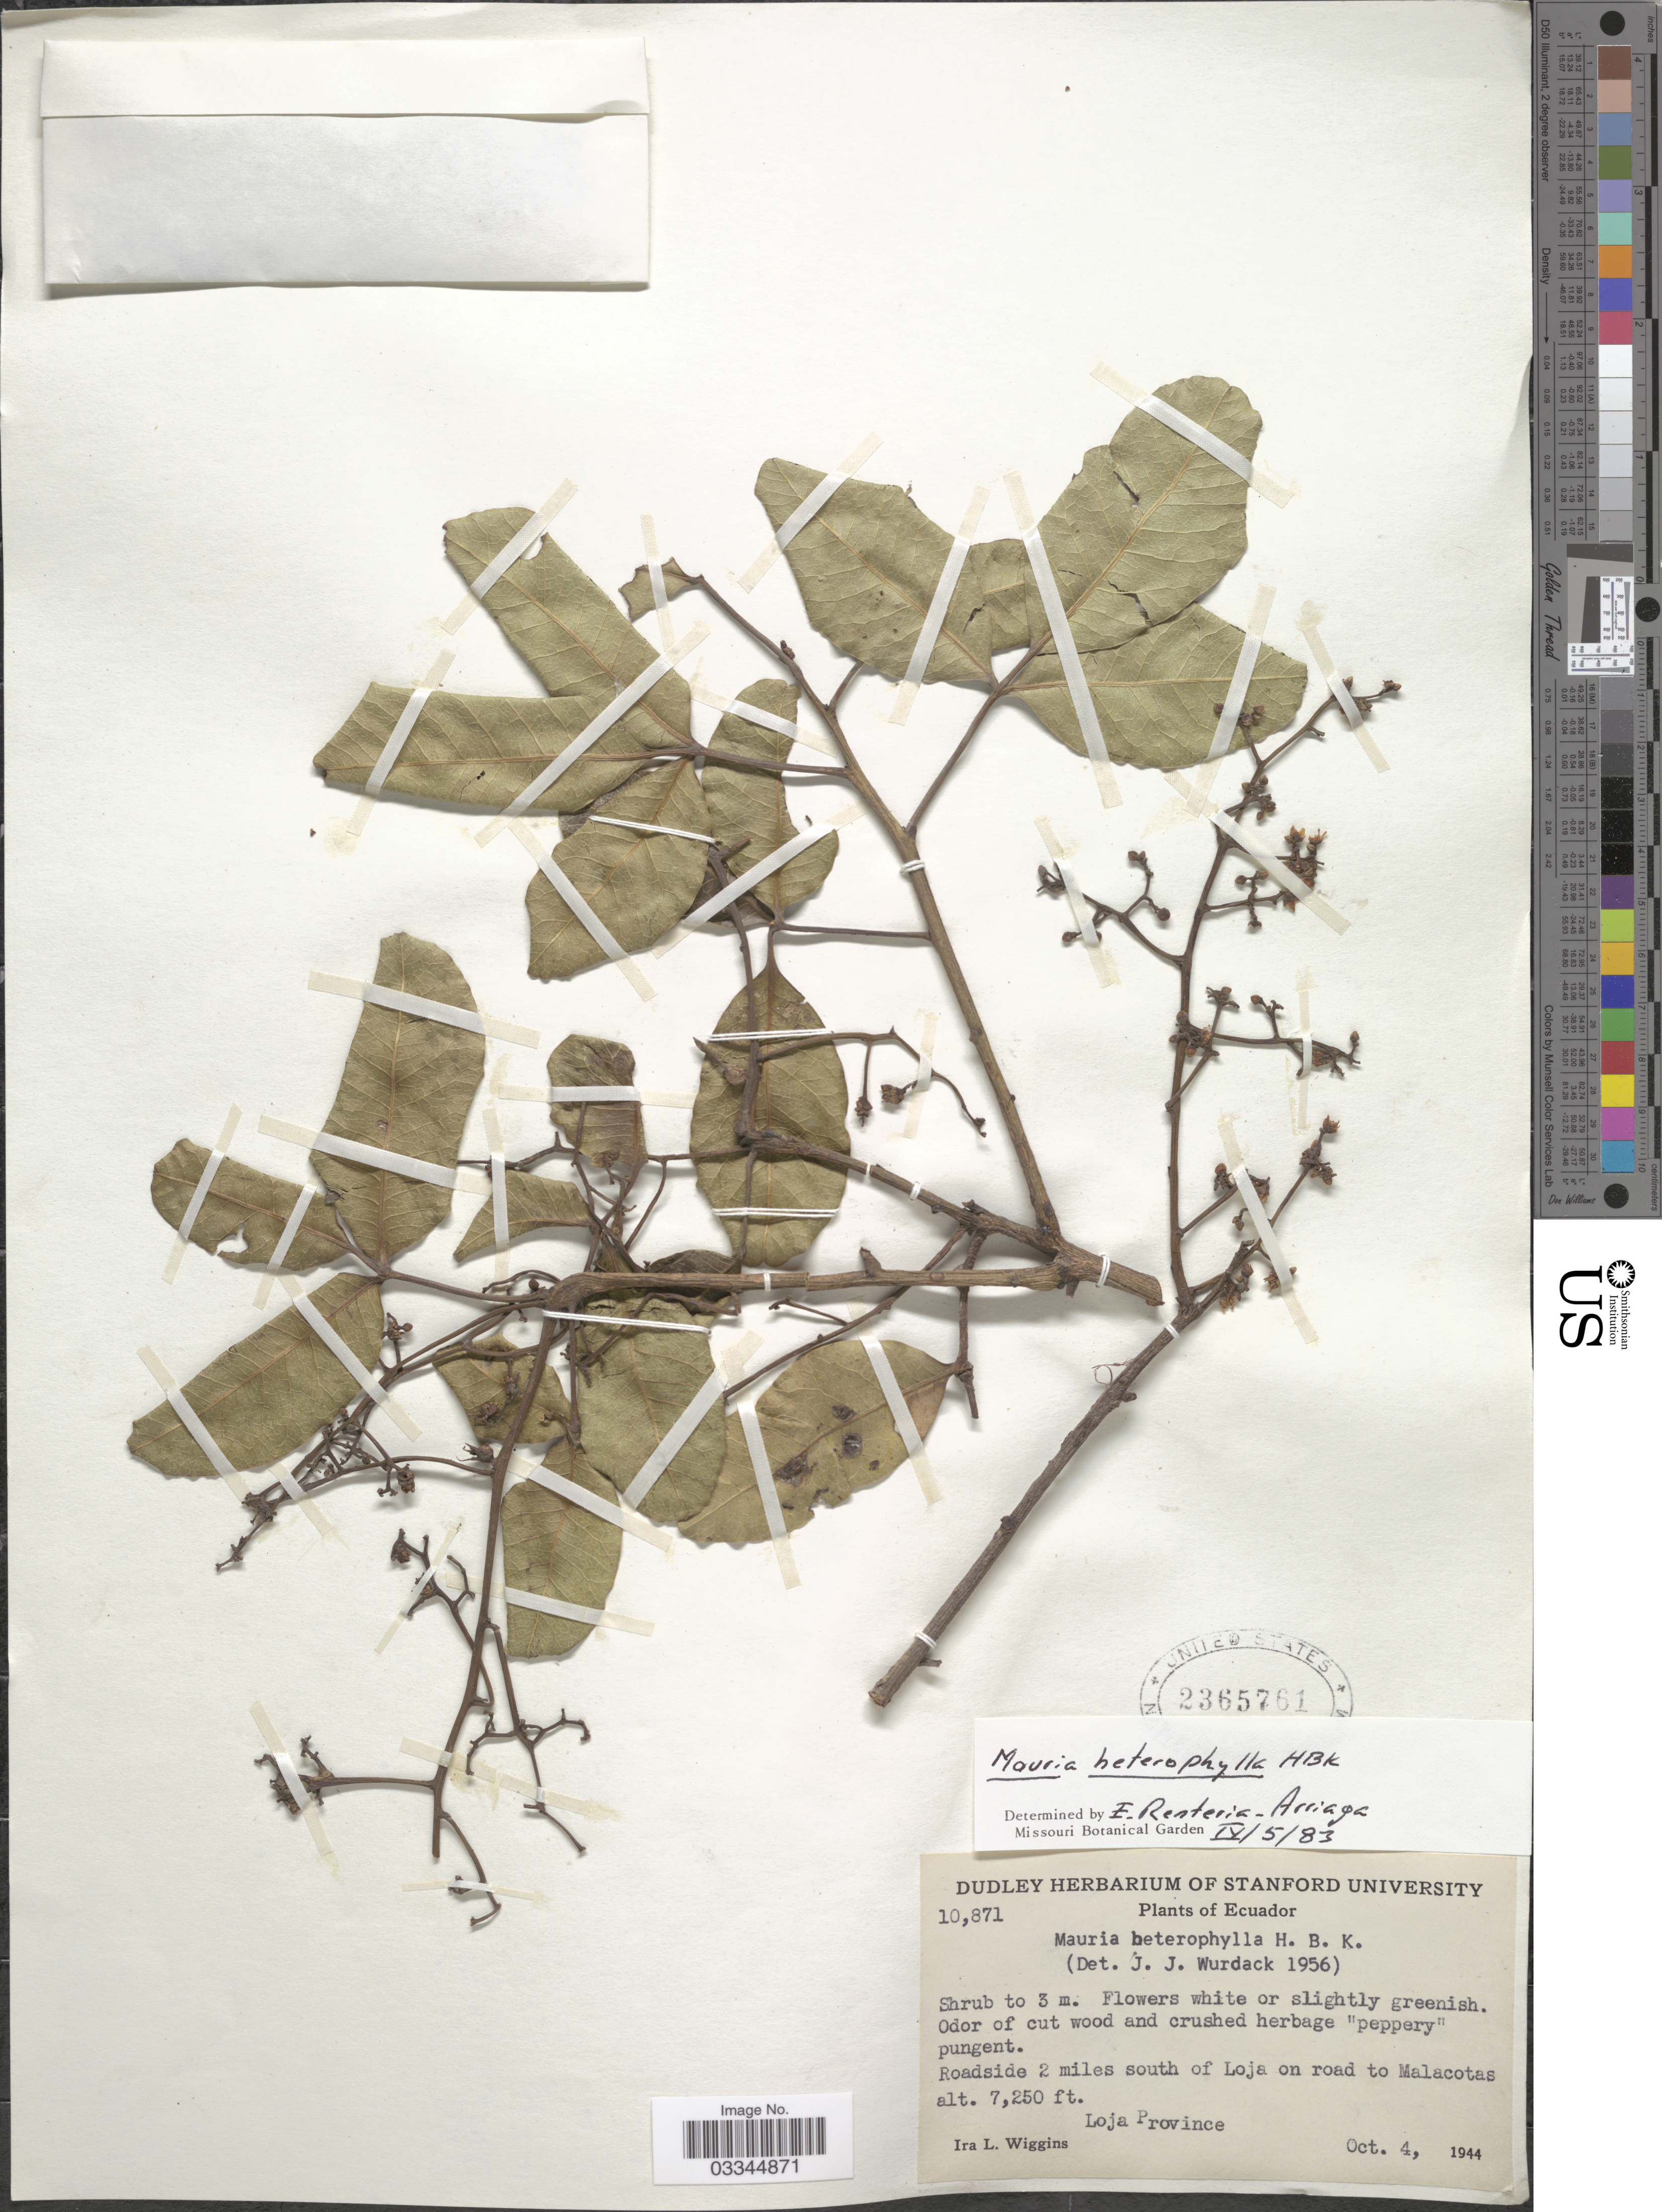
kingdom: Plantae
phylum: Tracheophyta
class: Magnoliopsida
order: Sapindales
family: Anacardiaceae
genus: Mauria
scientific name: Mauria heterophylla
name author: Kunth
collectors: I. L. Wiggins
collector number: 10871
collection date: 1944-10-04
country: Ecuador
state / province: Loja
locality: Roadside 2 miles south of Loja on road to Malacotas.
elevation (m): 2210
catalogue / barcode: US 2365761